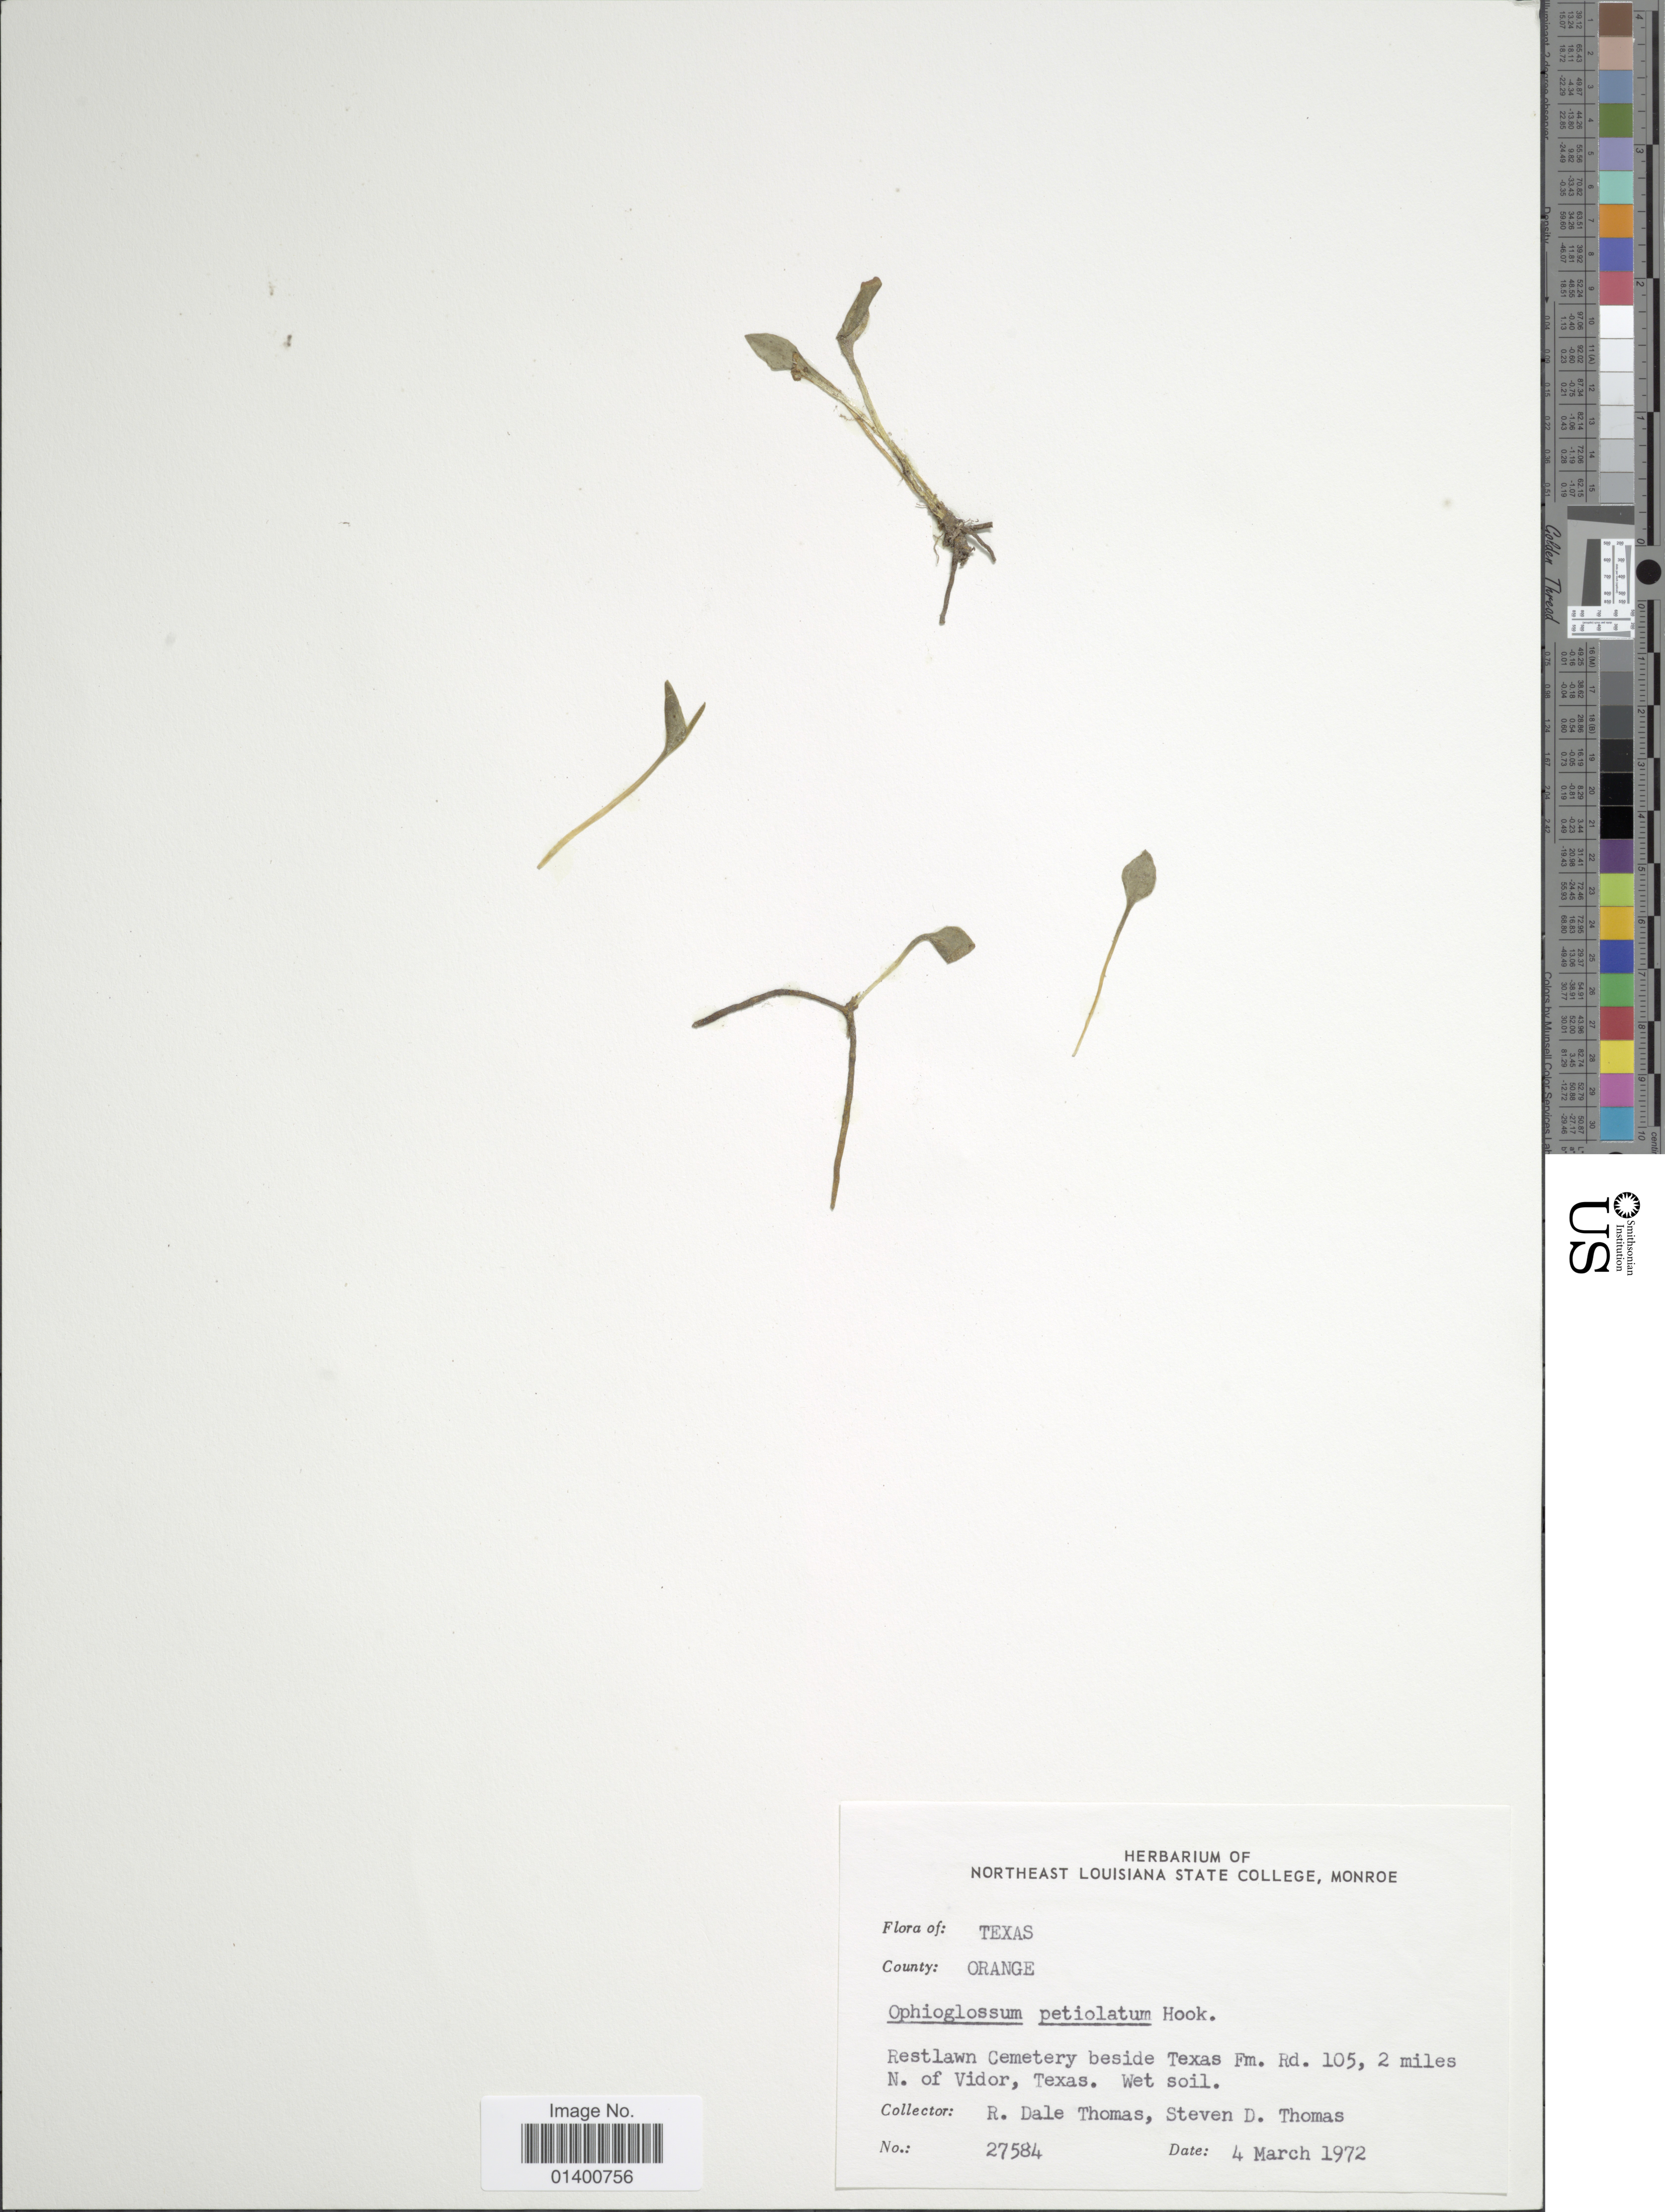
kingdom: Plantae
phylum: Tracheophyta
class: Polypodiopsida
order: Ophioglossales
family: Ophioglossaceae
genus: Ophioglossum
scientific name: Ophioglossum petiolatum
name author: Hook.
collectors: R. Thomas & S. D. Thomas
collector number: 27584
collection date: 1972-03-04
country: United States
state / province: Texas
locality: County Orange, Restlawn Cemetery beside Texas Fm. Rd. 105, 2 miles N. of Victor